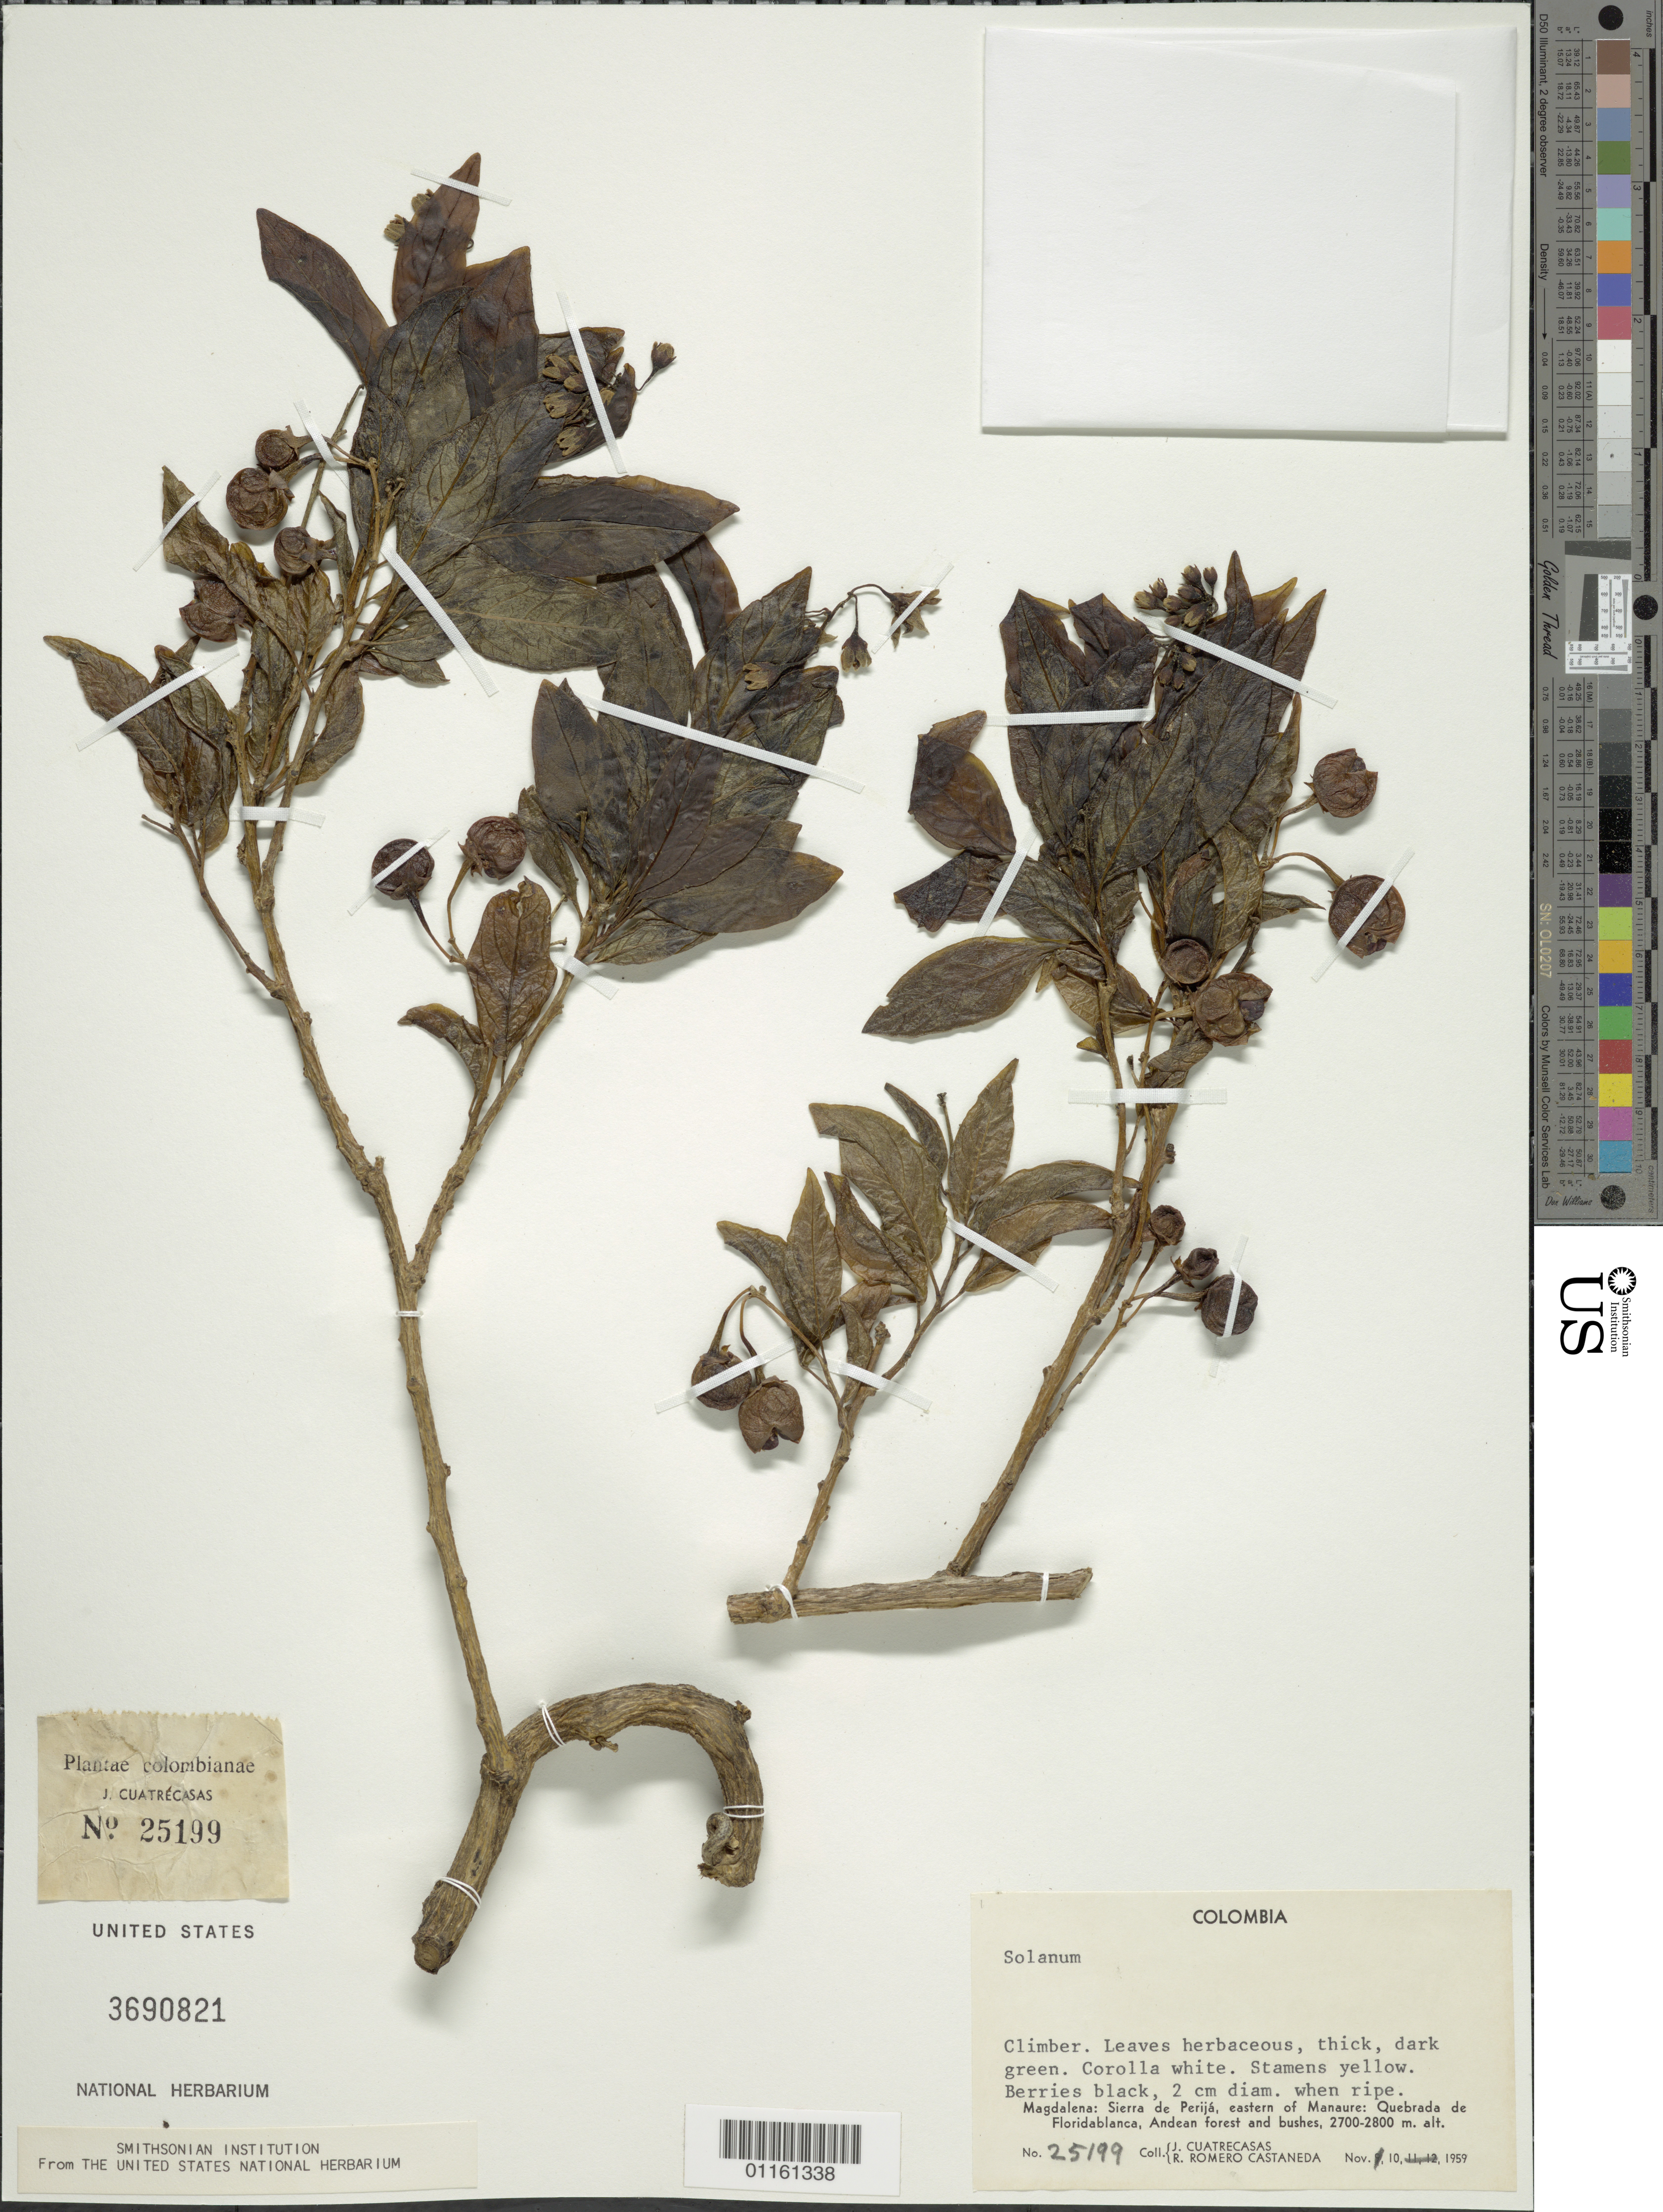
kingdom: Plantae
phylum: Tracheophyta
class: Magnoliopsida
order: Solanales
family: Solanaceae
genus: Solanum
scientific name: Solanum dichroandrum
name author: Dunal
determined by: Knapp, S. D.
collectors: J. Cuatrecasas & R. Romero Castañeda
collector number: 25199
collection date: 1959-11-10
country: Colombia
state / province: Magdalena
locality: Sierra de Perija, eastern of Manaure: Quebrada de Floridablanca, Andean forest and bushes.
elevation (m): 2700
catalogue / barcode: US 3690821